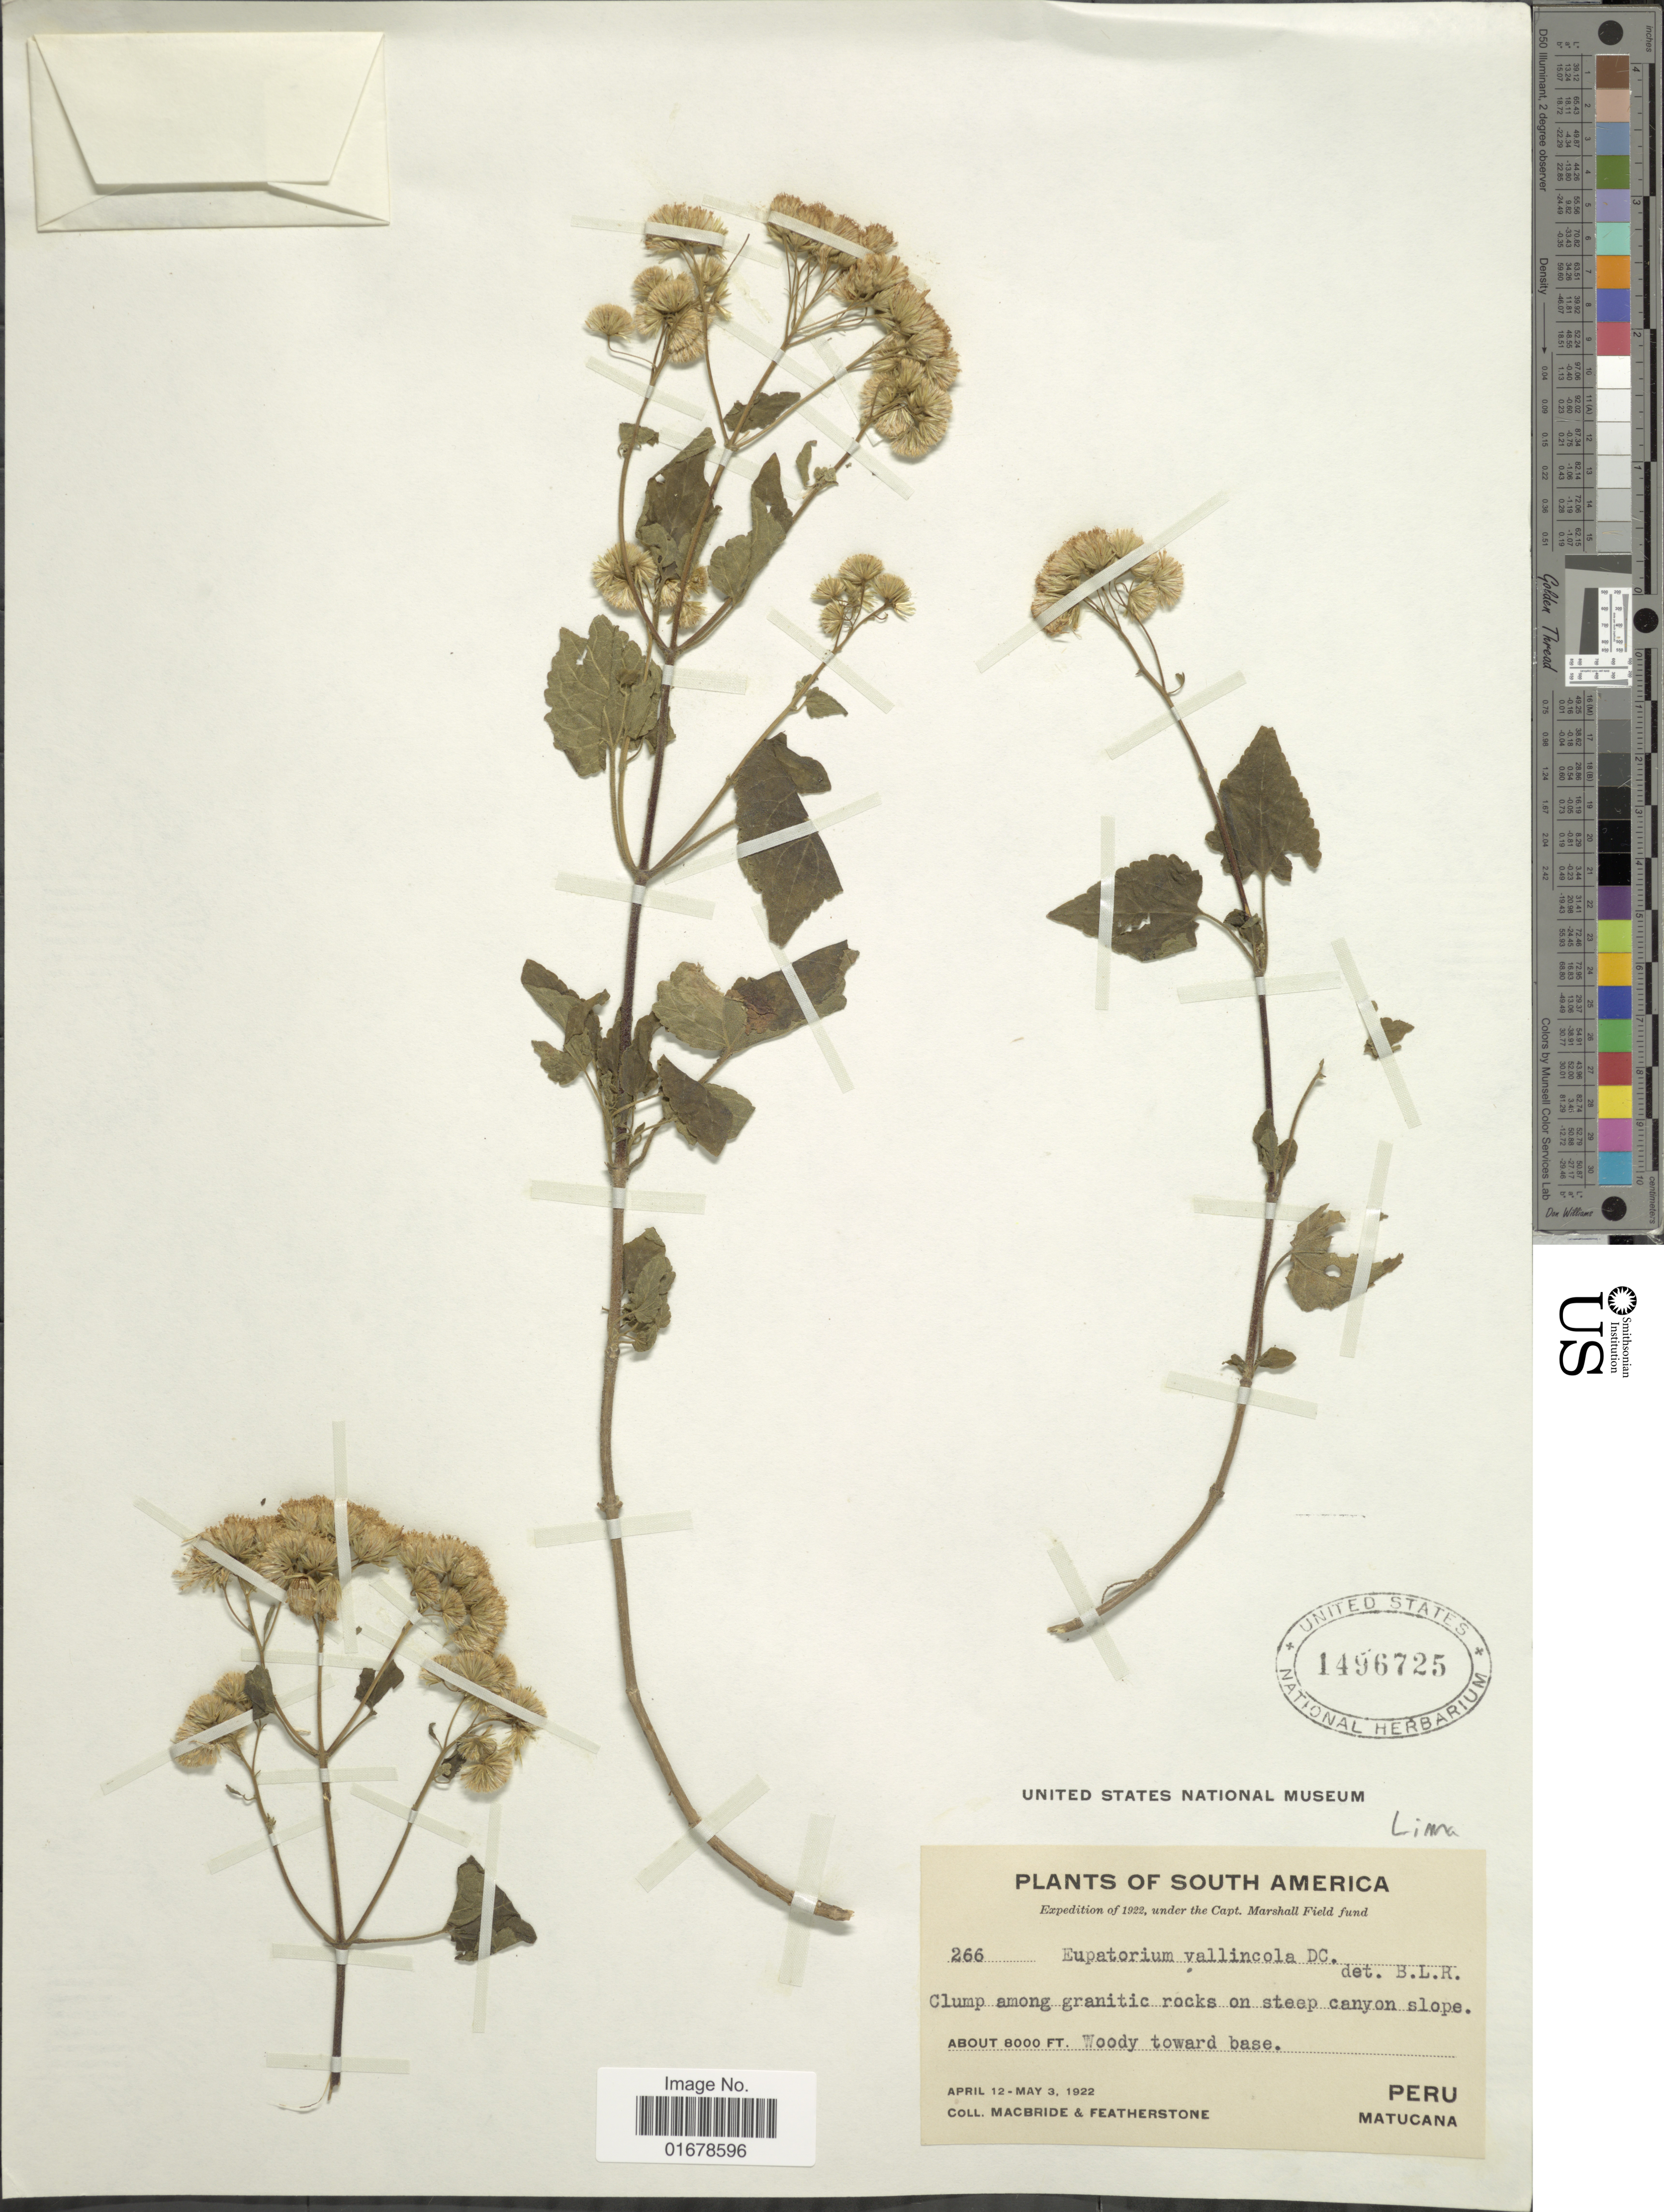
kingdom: Plantae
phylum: Tracheophyta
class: Magnoliopsida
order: Asterales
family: Asteraceae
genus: Ageratina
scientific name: Ageratina vallincola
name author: (DC.) R.M. King & H. Rob.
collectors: Macbride, -- & -. Featherstone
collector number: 266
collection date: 1922-04-12/1922-05-03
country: Peru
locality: Matucana, Peru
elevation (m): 2438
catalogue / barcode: US 1496725